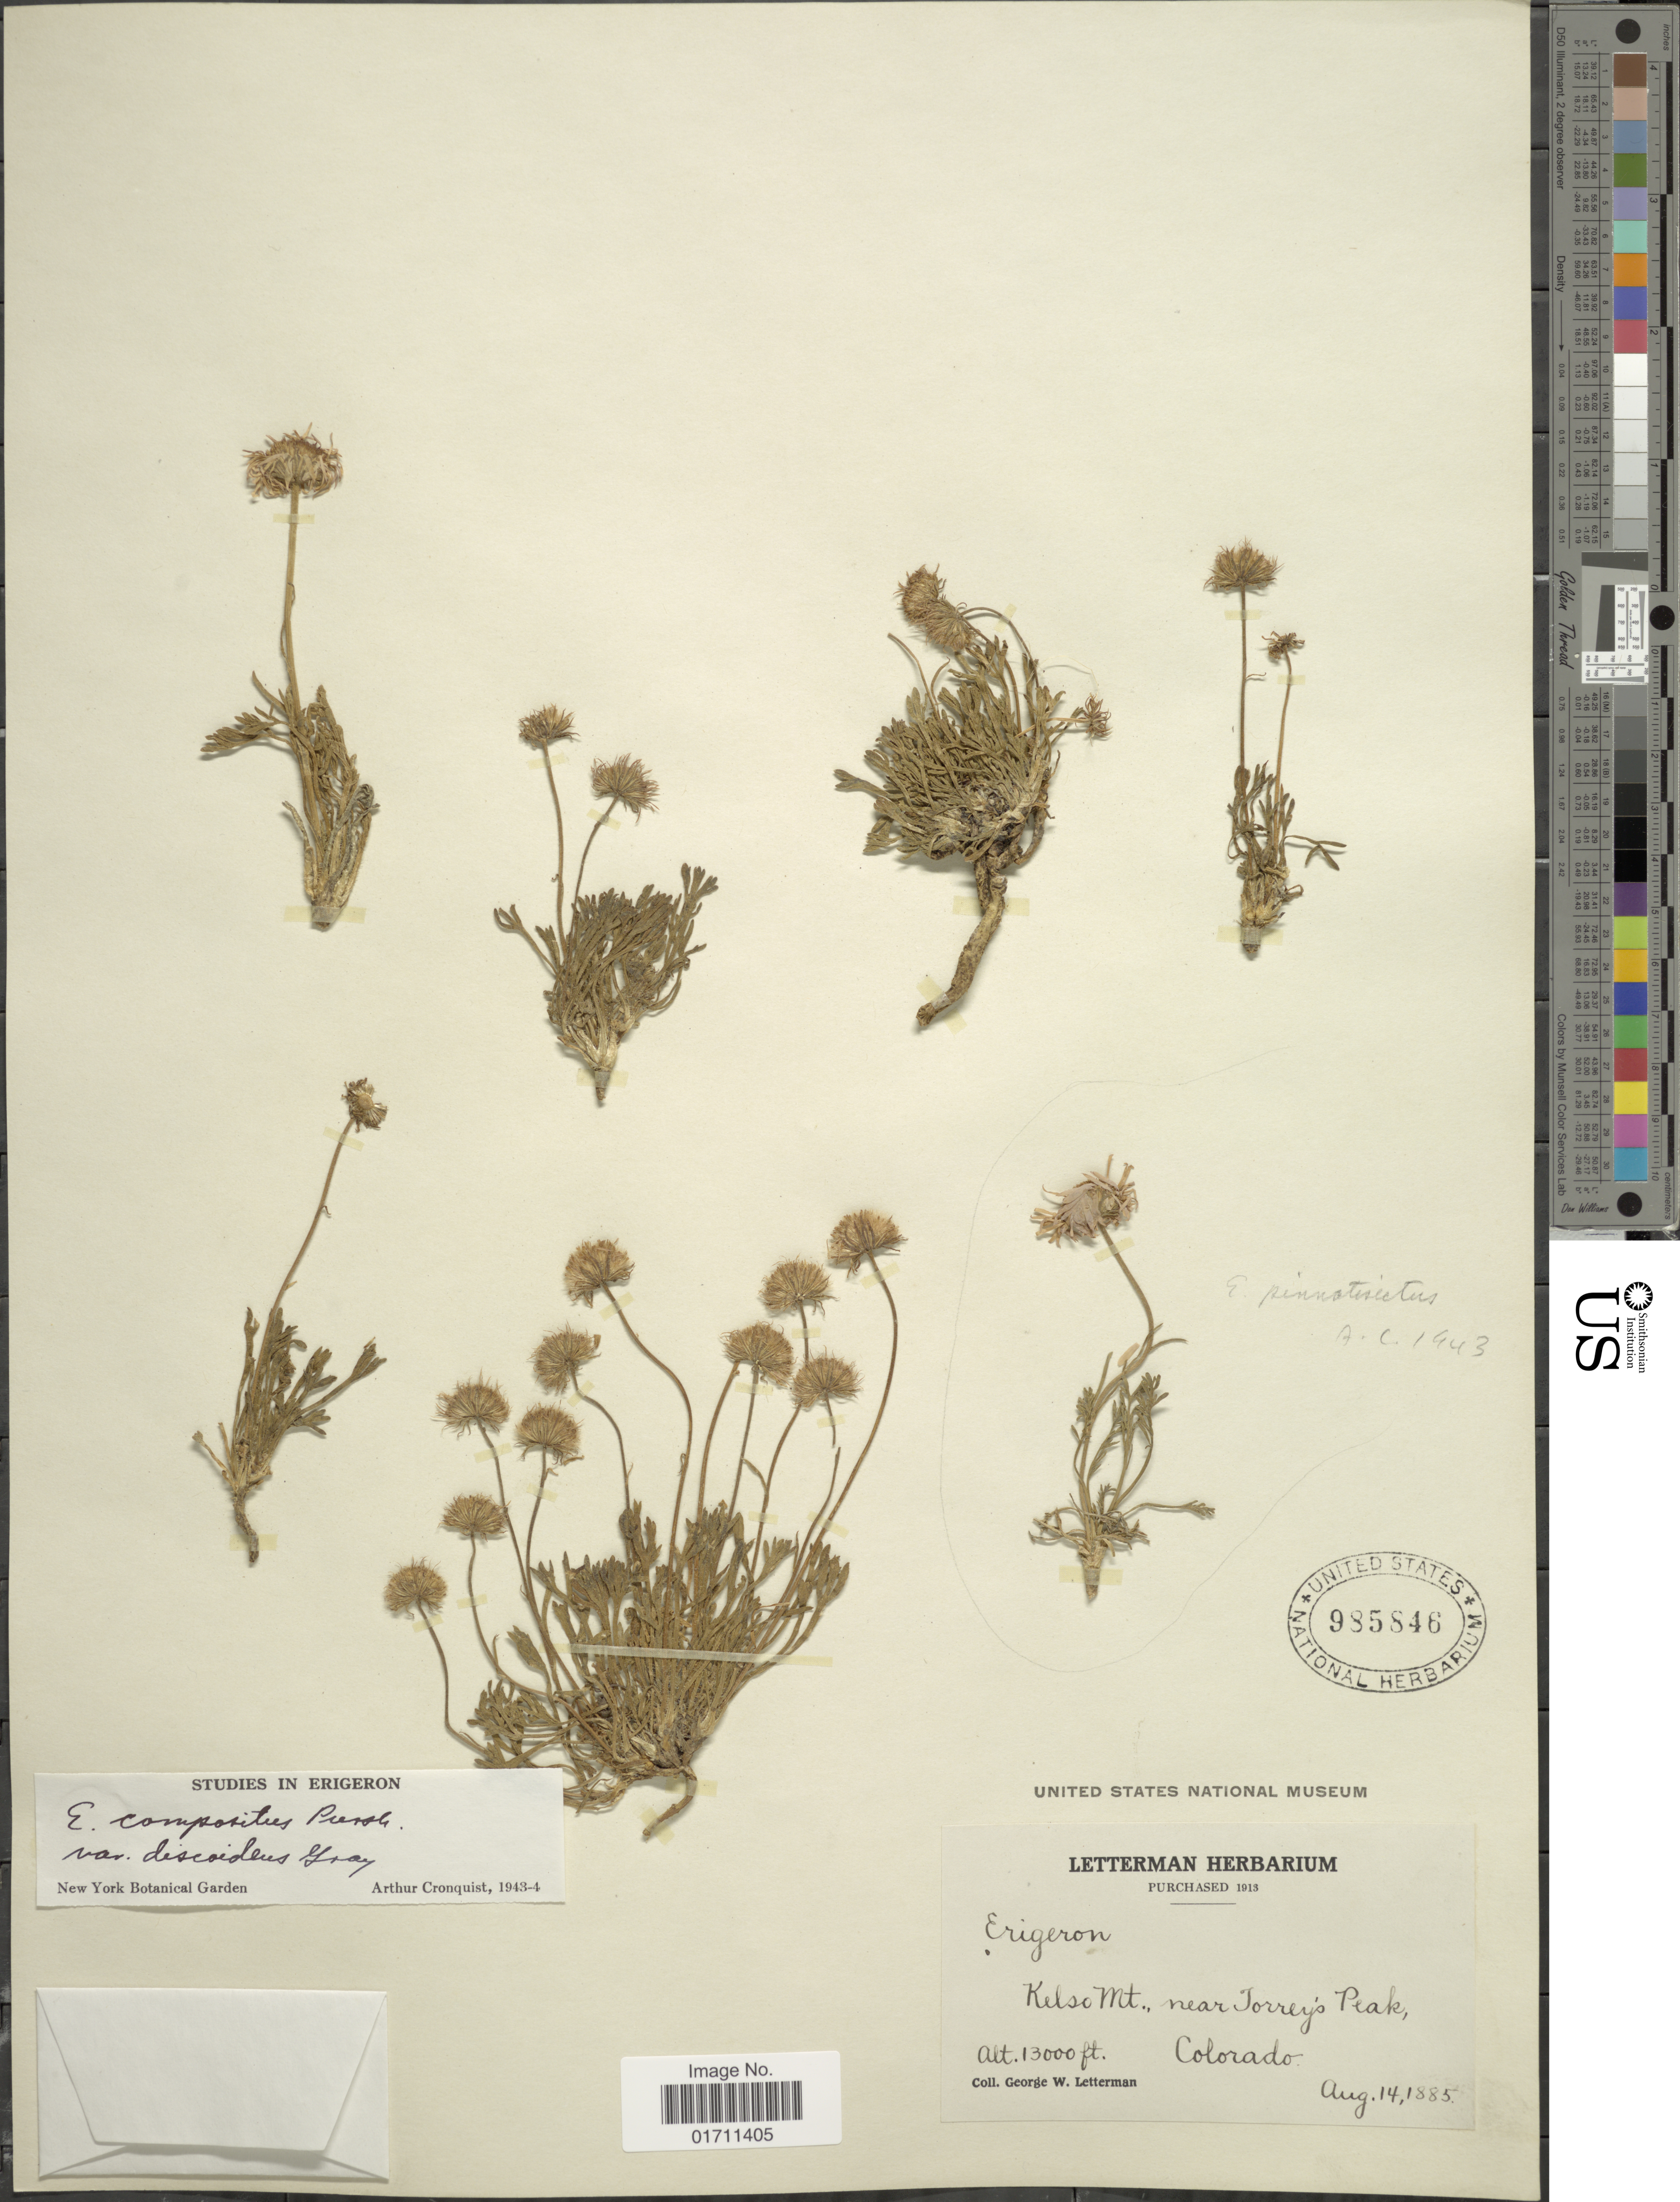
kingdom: Plantae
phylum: Tracheophyta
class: Magnoliopsida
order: Asterales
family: Asteraceae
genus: Erigeron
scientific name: Erigeron compositus subsp. discoideus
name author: (A. Gray) Piper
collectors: G. W. Letterman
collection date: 1885-08-14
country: United States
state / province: Colorado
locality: Kelso Mt., near Torrey's Peak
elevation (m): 3962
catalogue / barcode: US 985846